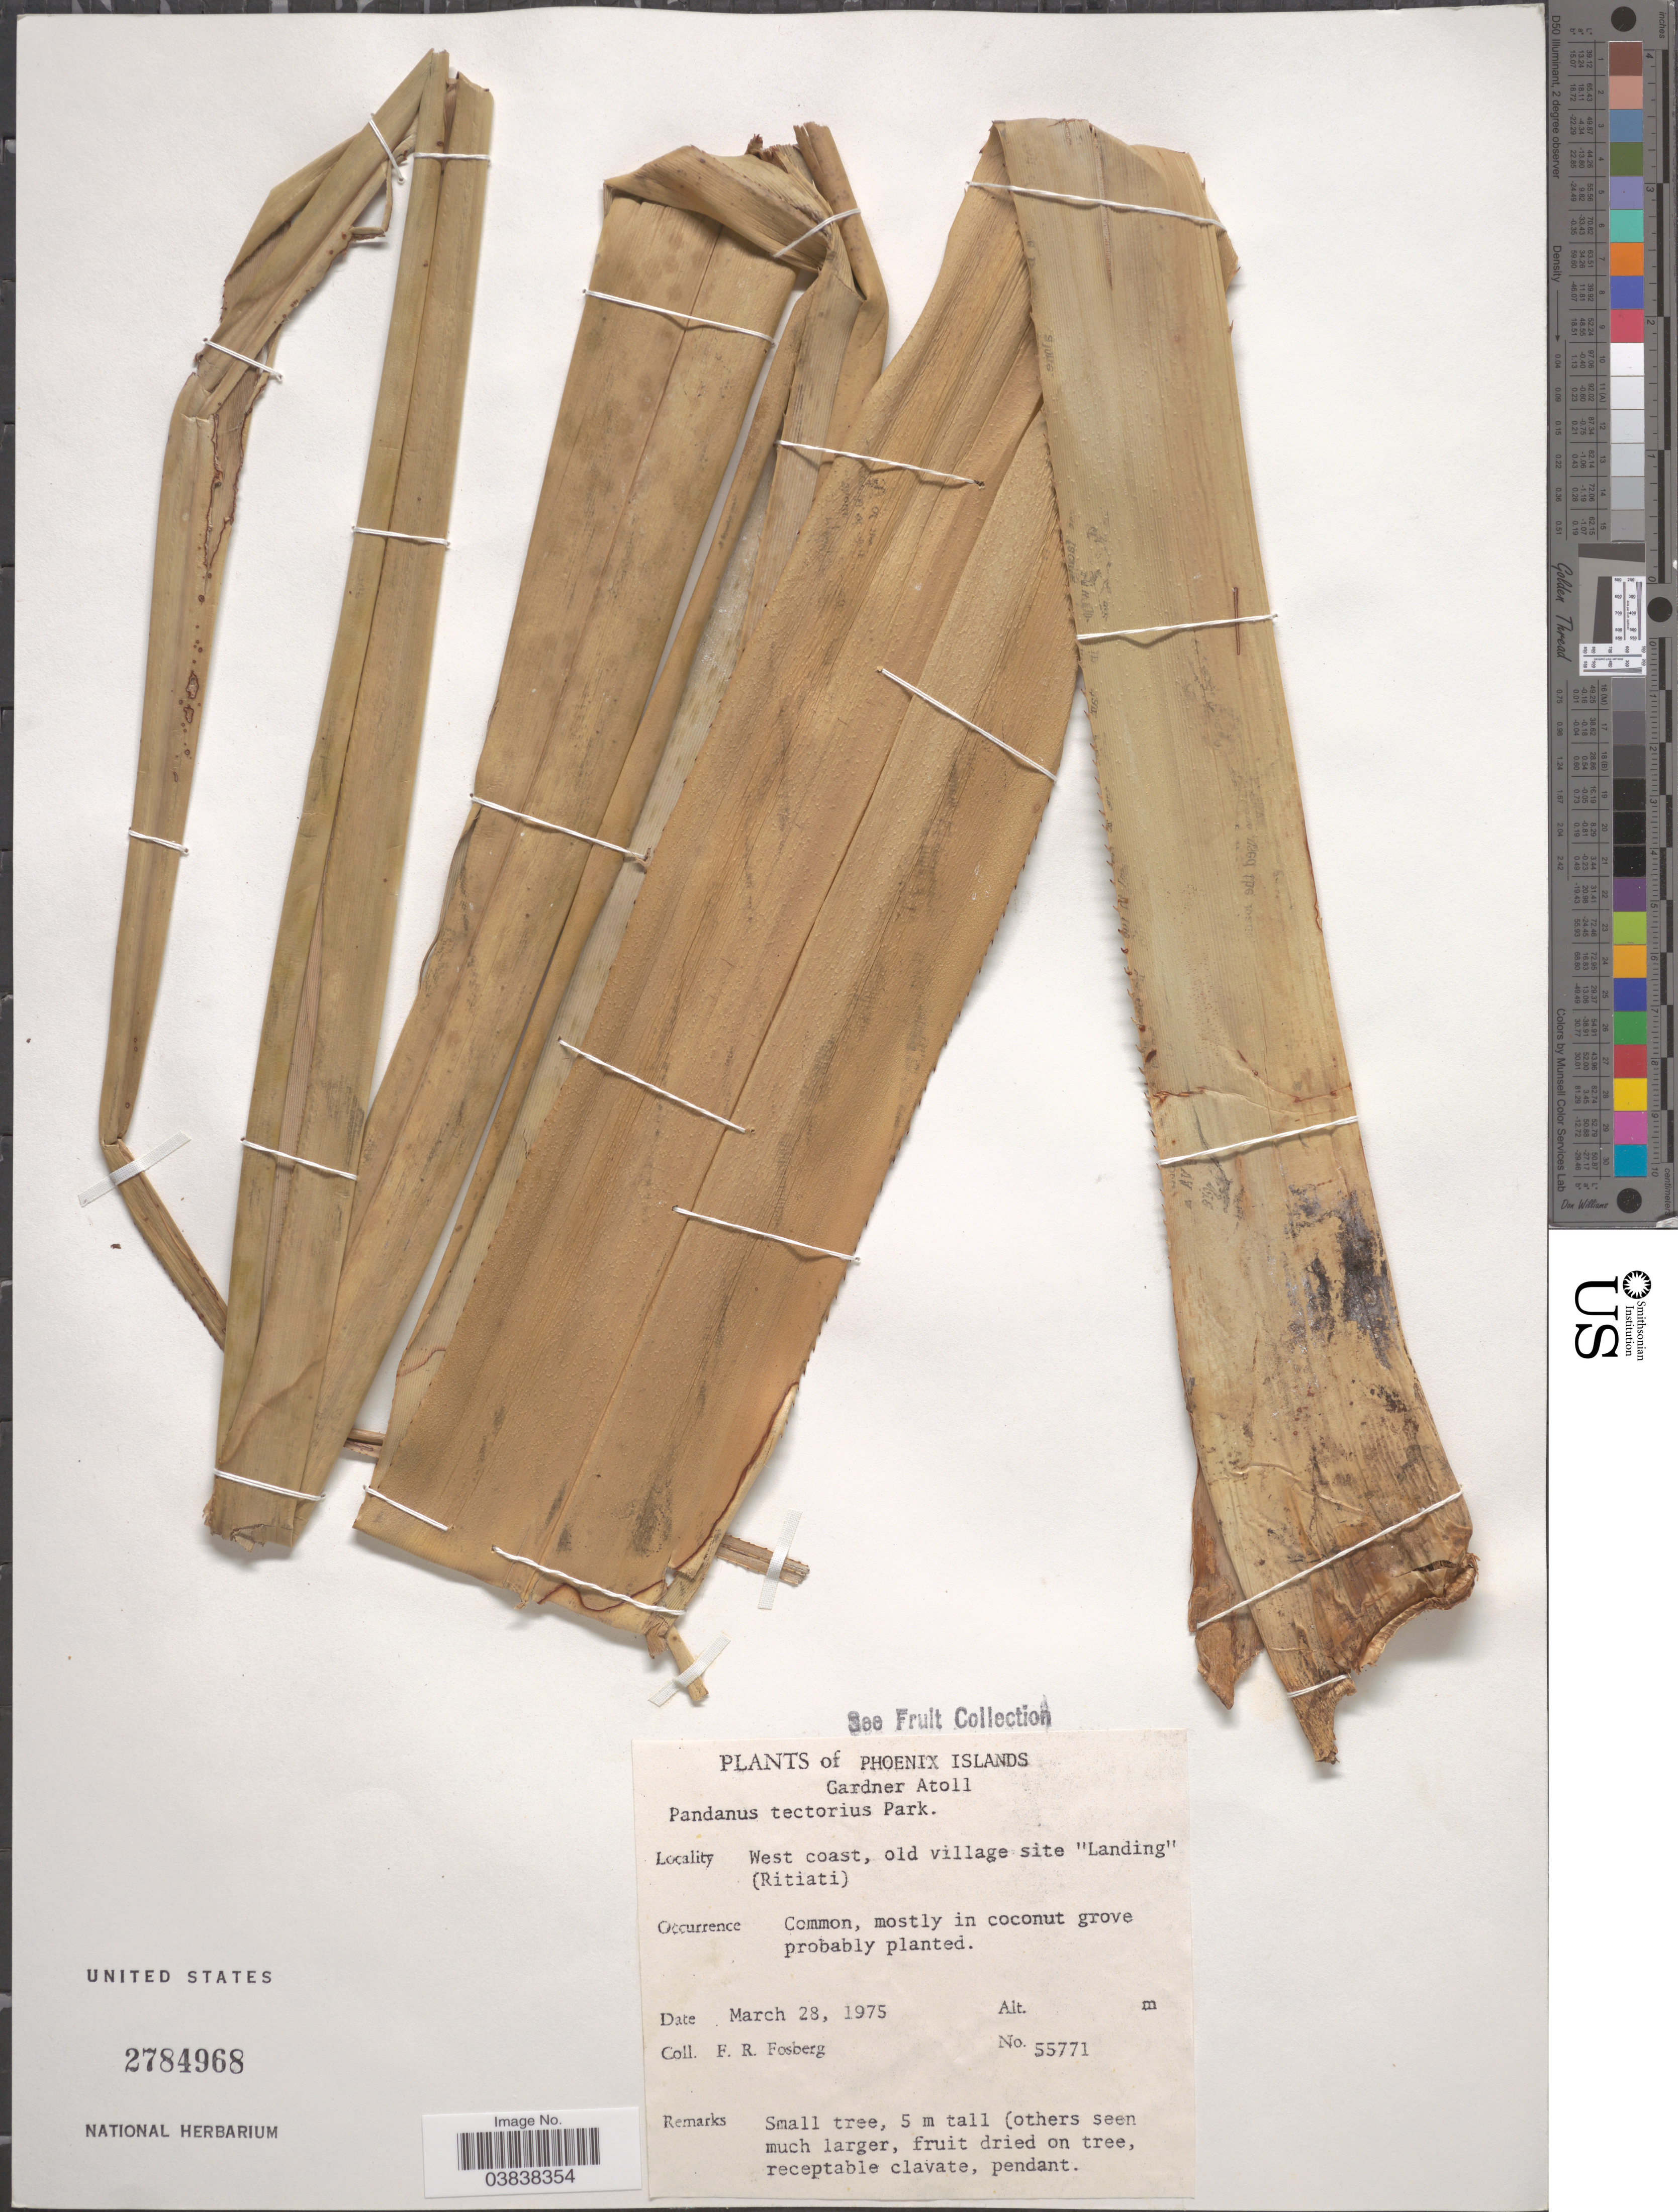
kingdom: Plantae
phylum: Tracheophyta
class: Liliopsida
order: Pandanales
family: Pandanaceae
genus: Pandanus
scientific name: Pandanus tectorius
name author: Parkinson ex DuRoi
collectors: F. R. Fosberg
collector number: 55771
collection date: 1975-03-28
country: Kiribati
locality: Phoenix Islands, Gardner Atoll. West coast, old village site "Landing" (Ritiati).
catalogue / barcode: US 2784968